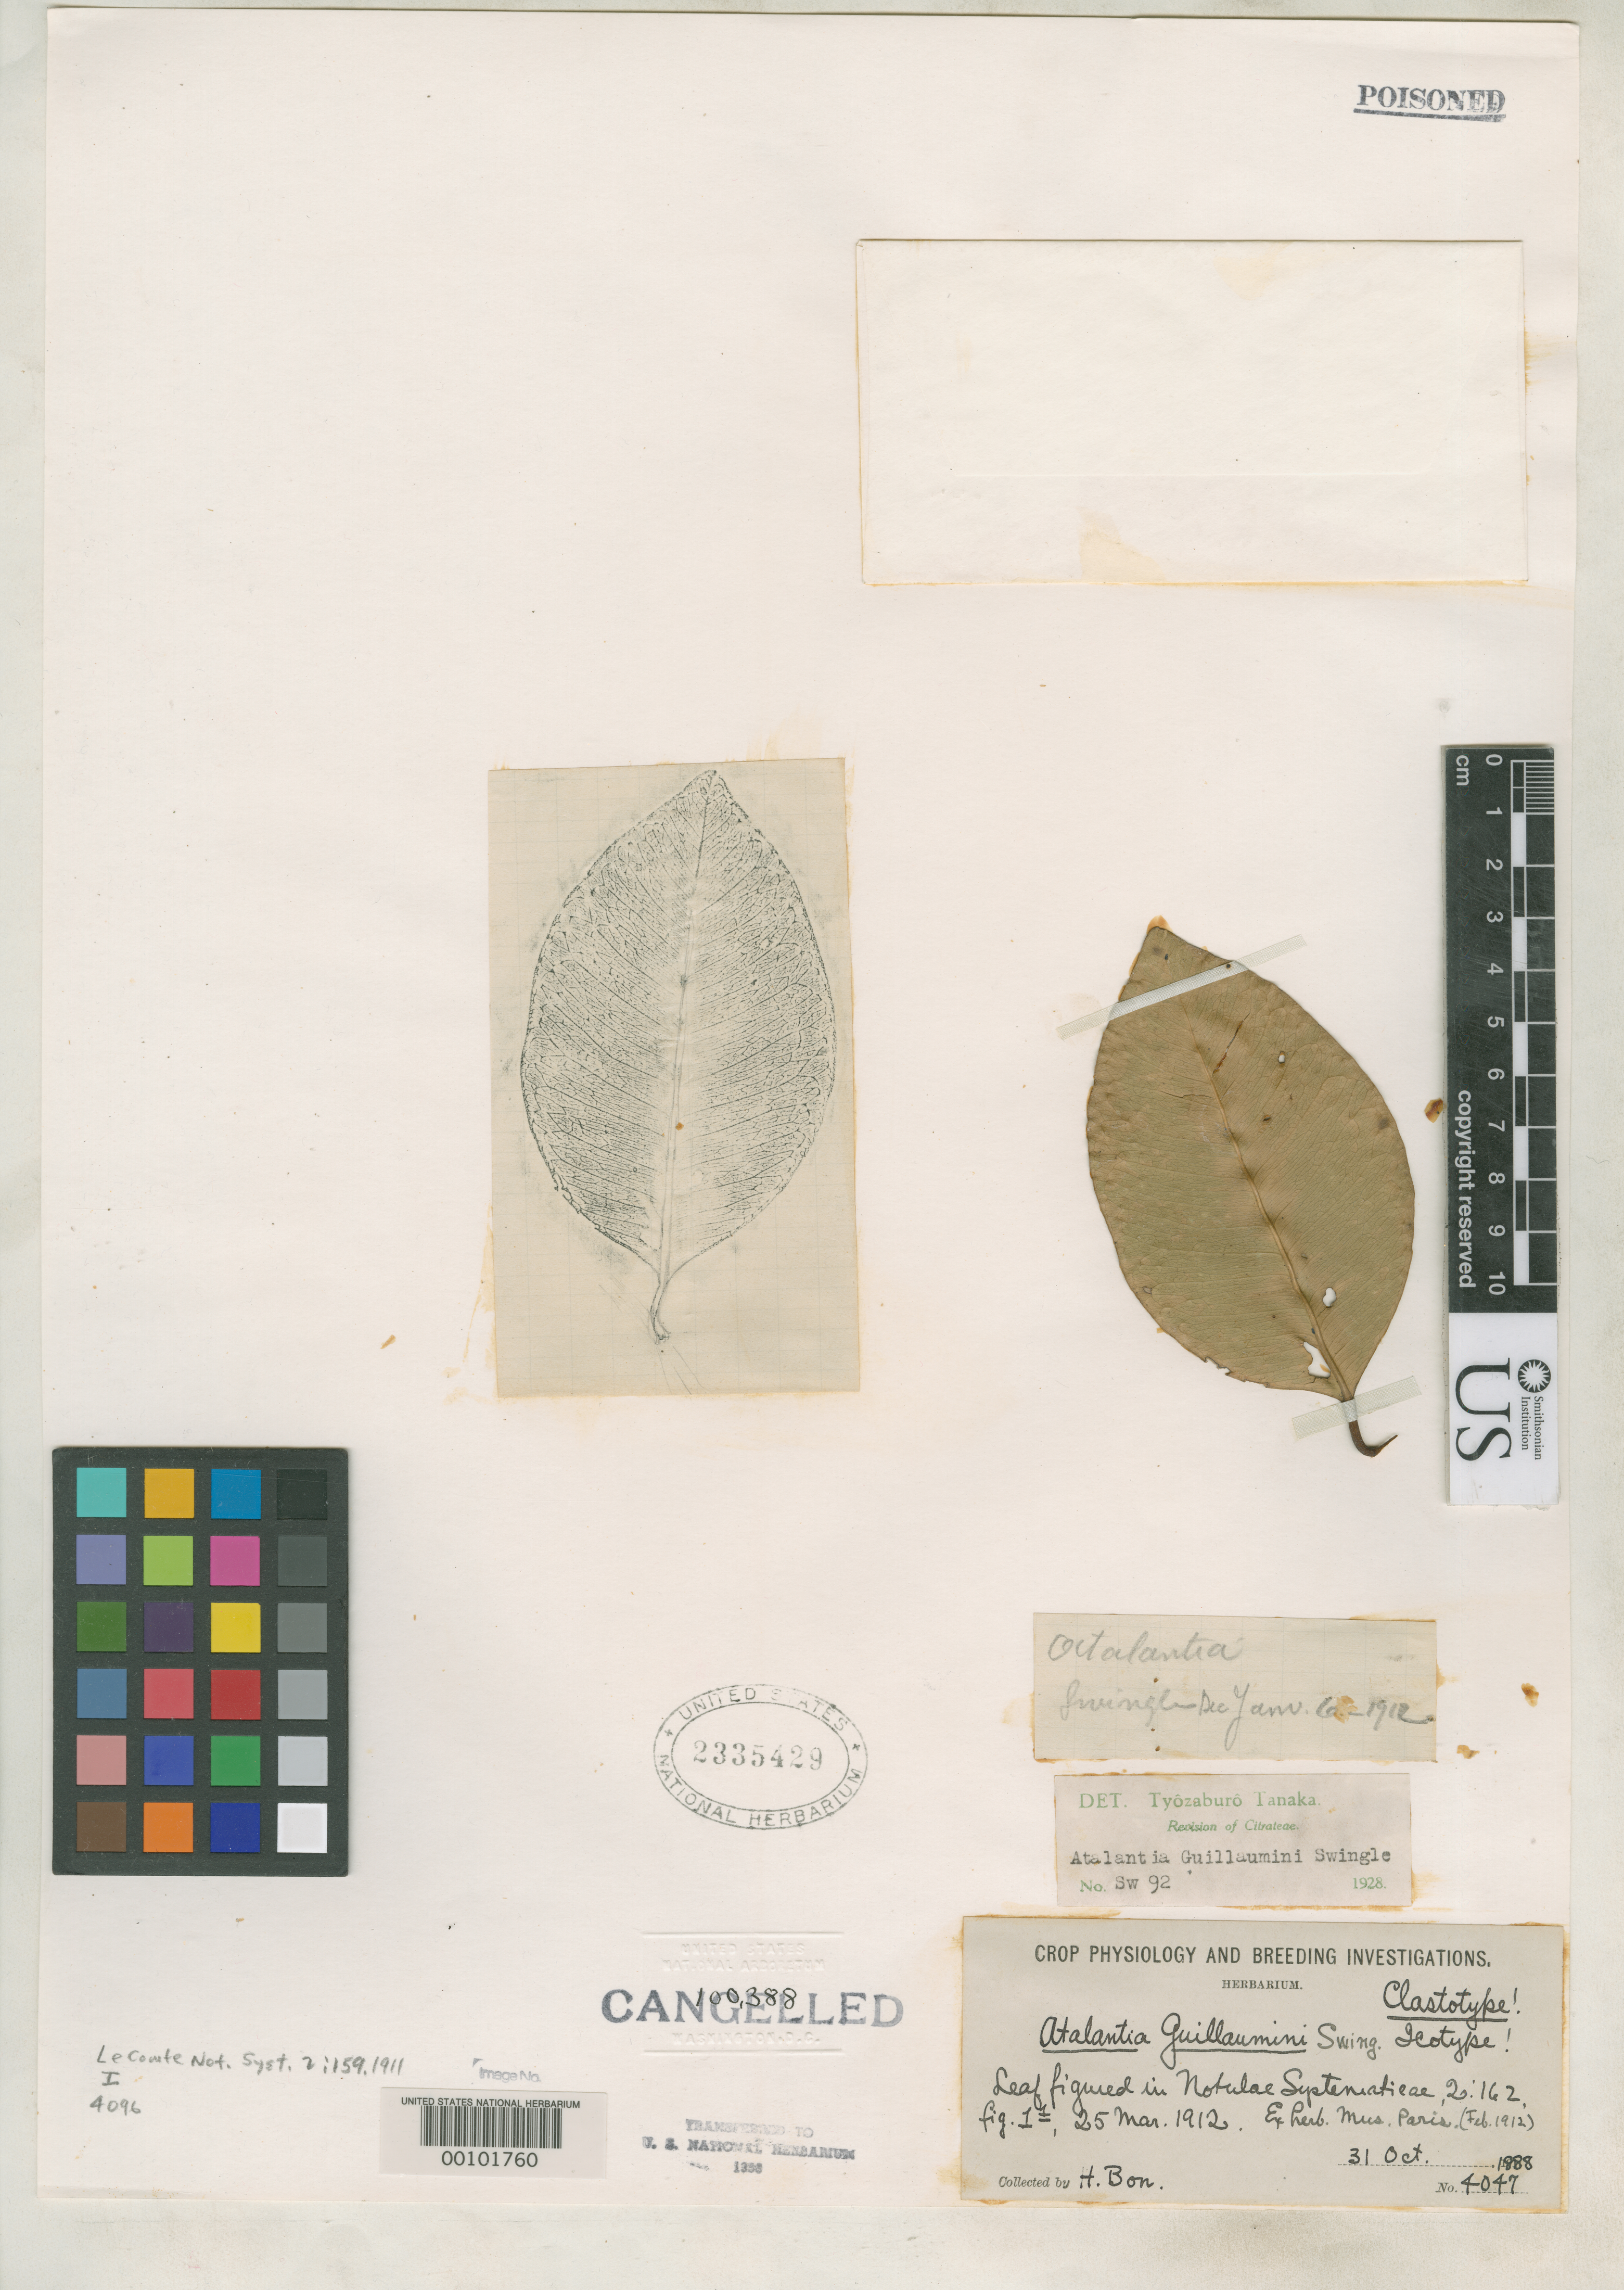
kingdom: Plantae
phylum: Tracheophyta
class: Magnoliopsida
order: Sapindales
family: Rutaceae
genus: Atalantia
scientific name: Atalantia guillaumini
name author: Swingle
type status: Type Material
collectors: H. F. Bon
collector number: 4047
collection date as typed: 31 Oct 1888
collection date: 1888-10-31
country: Vietnam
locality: Lang-he, Mount den; (country as "French Indo-china").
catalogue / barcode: US 2335429